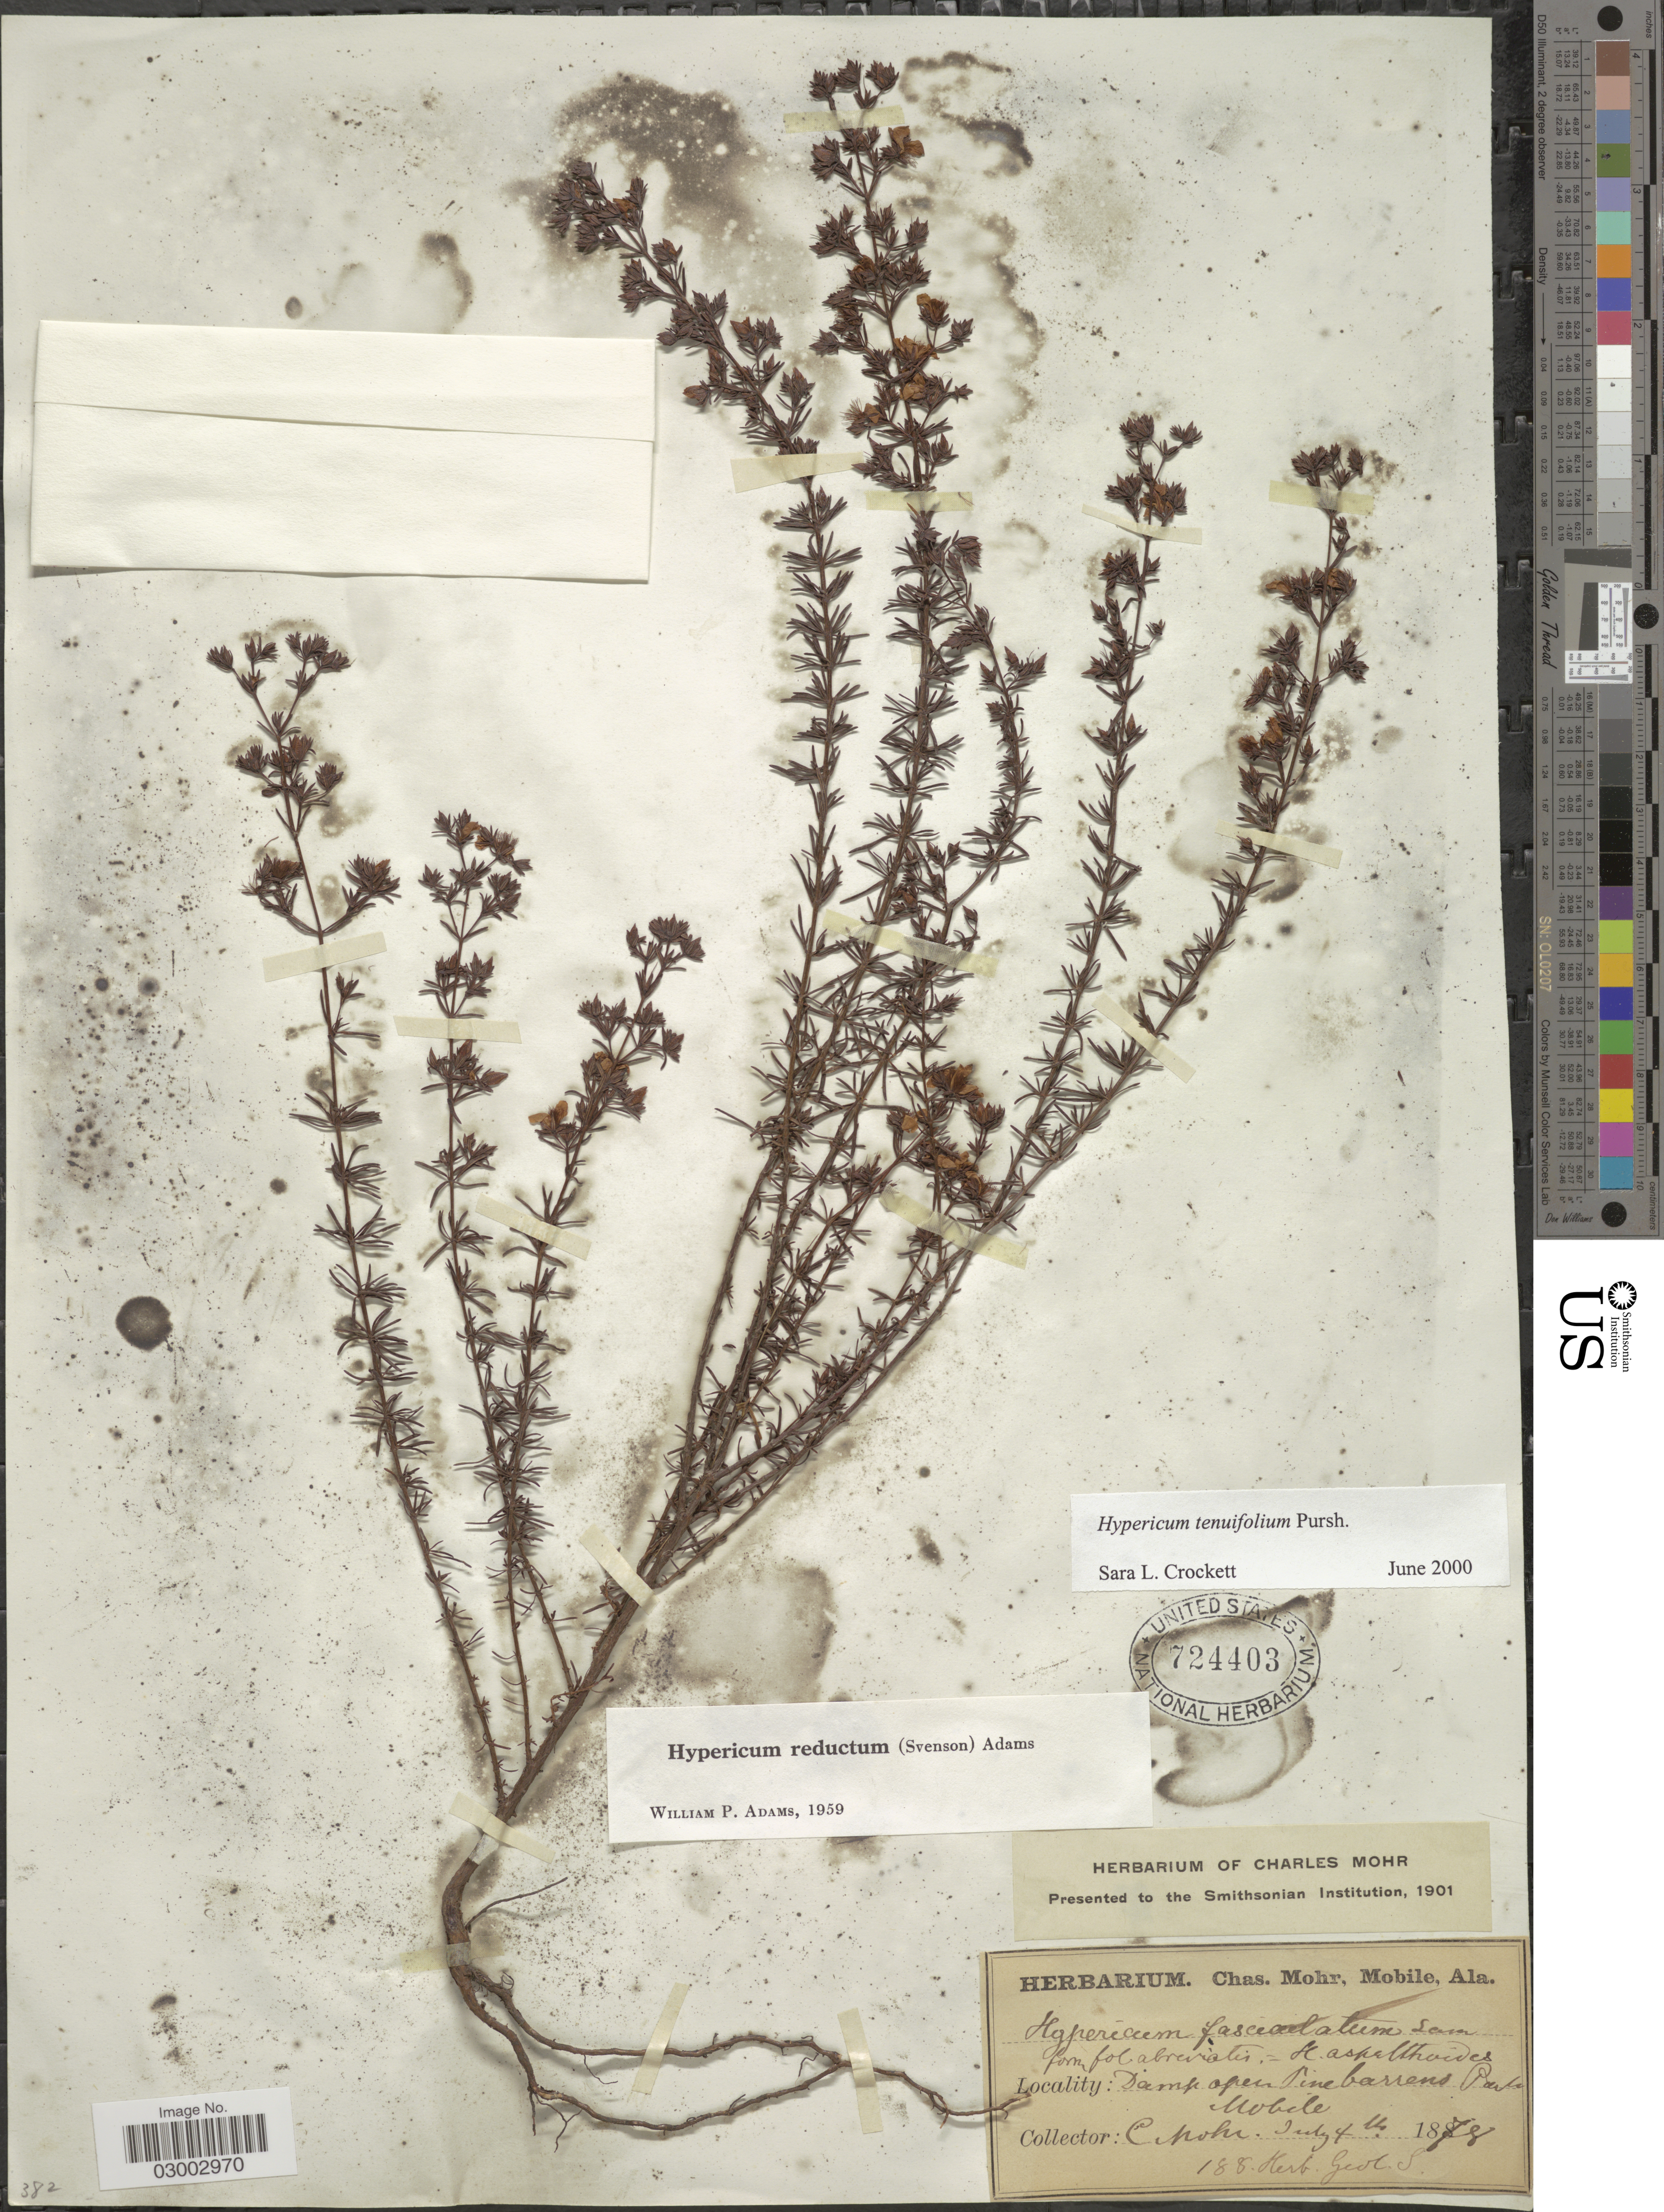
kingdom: Plantae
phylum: Tracheophyta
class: Magnoliopsida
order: Malpighiales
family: Hypericaceae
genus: Hypericum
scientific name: Hypericum tenuifolium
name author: Pursh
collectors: Mohr, C. T. (herbarium)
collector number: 188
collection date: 1878-07-04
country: United States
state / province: Alabama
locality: Damp open Pine barrens Park Mobile.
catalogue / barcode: US 724403